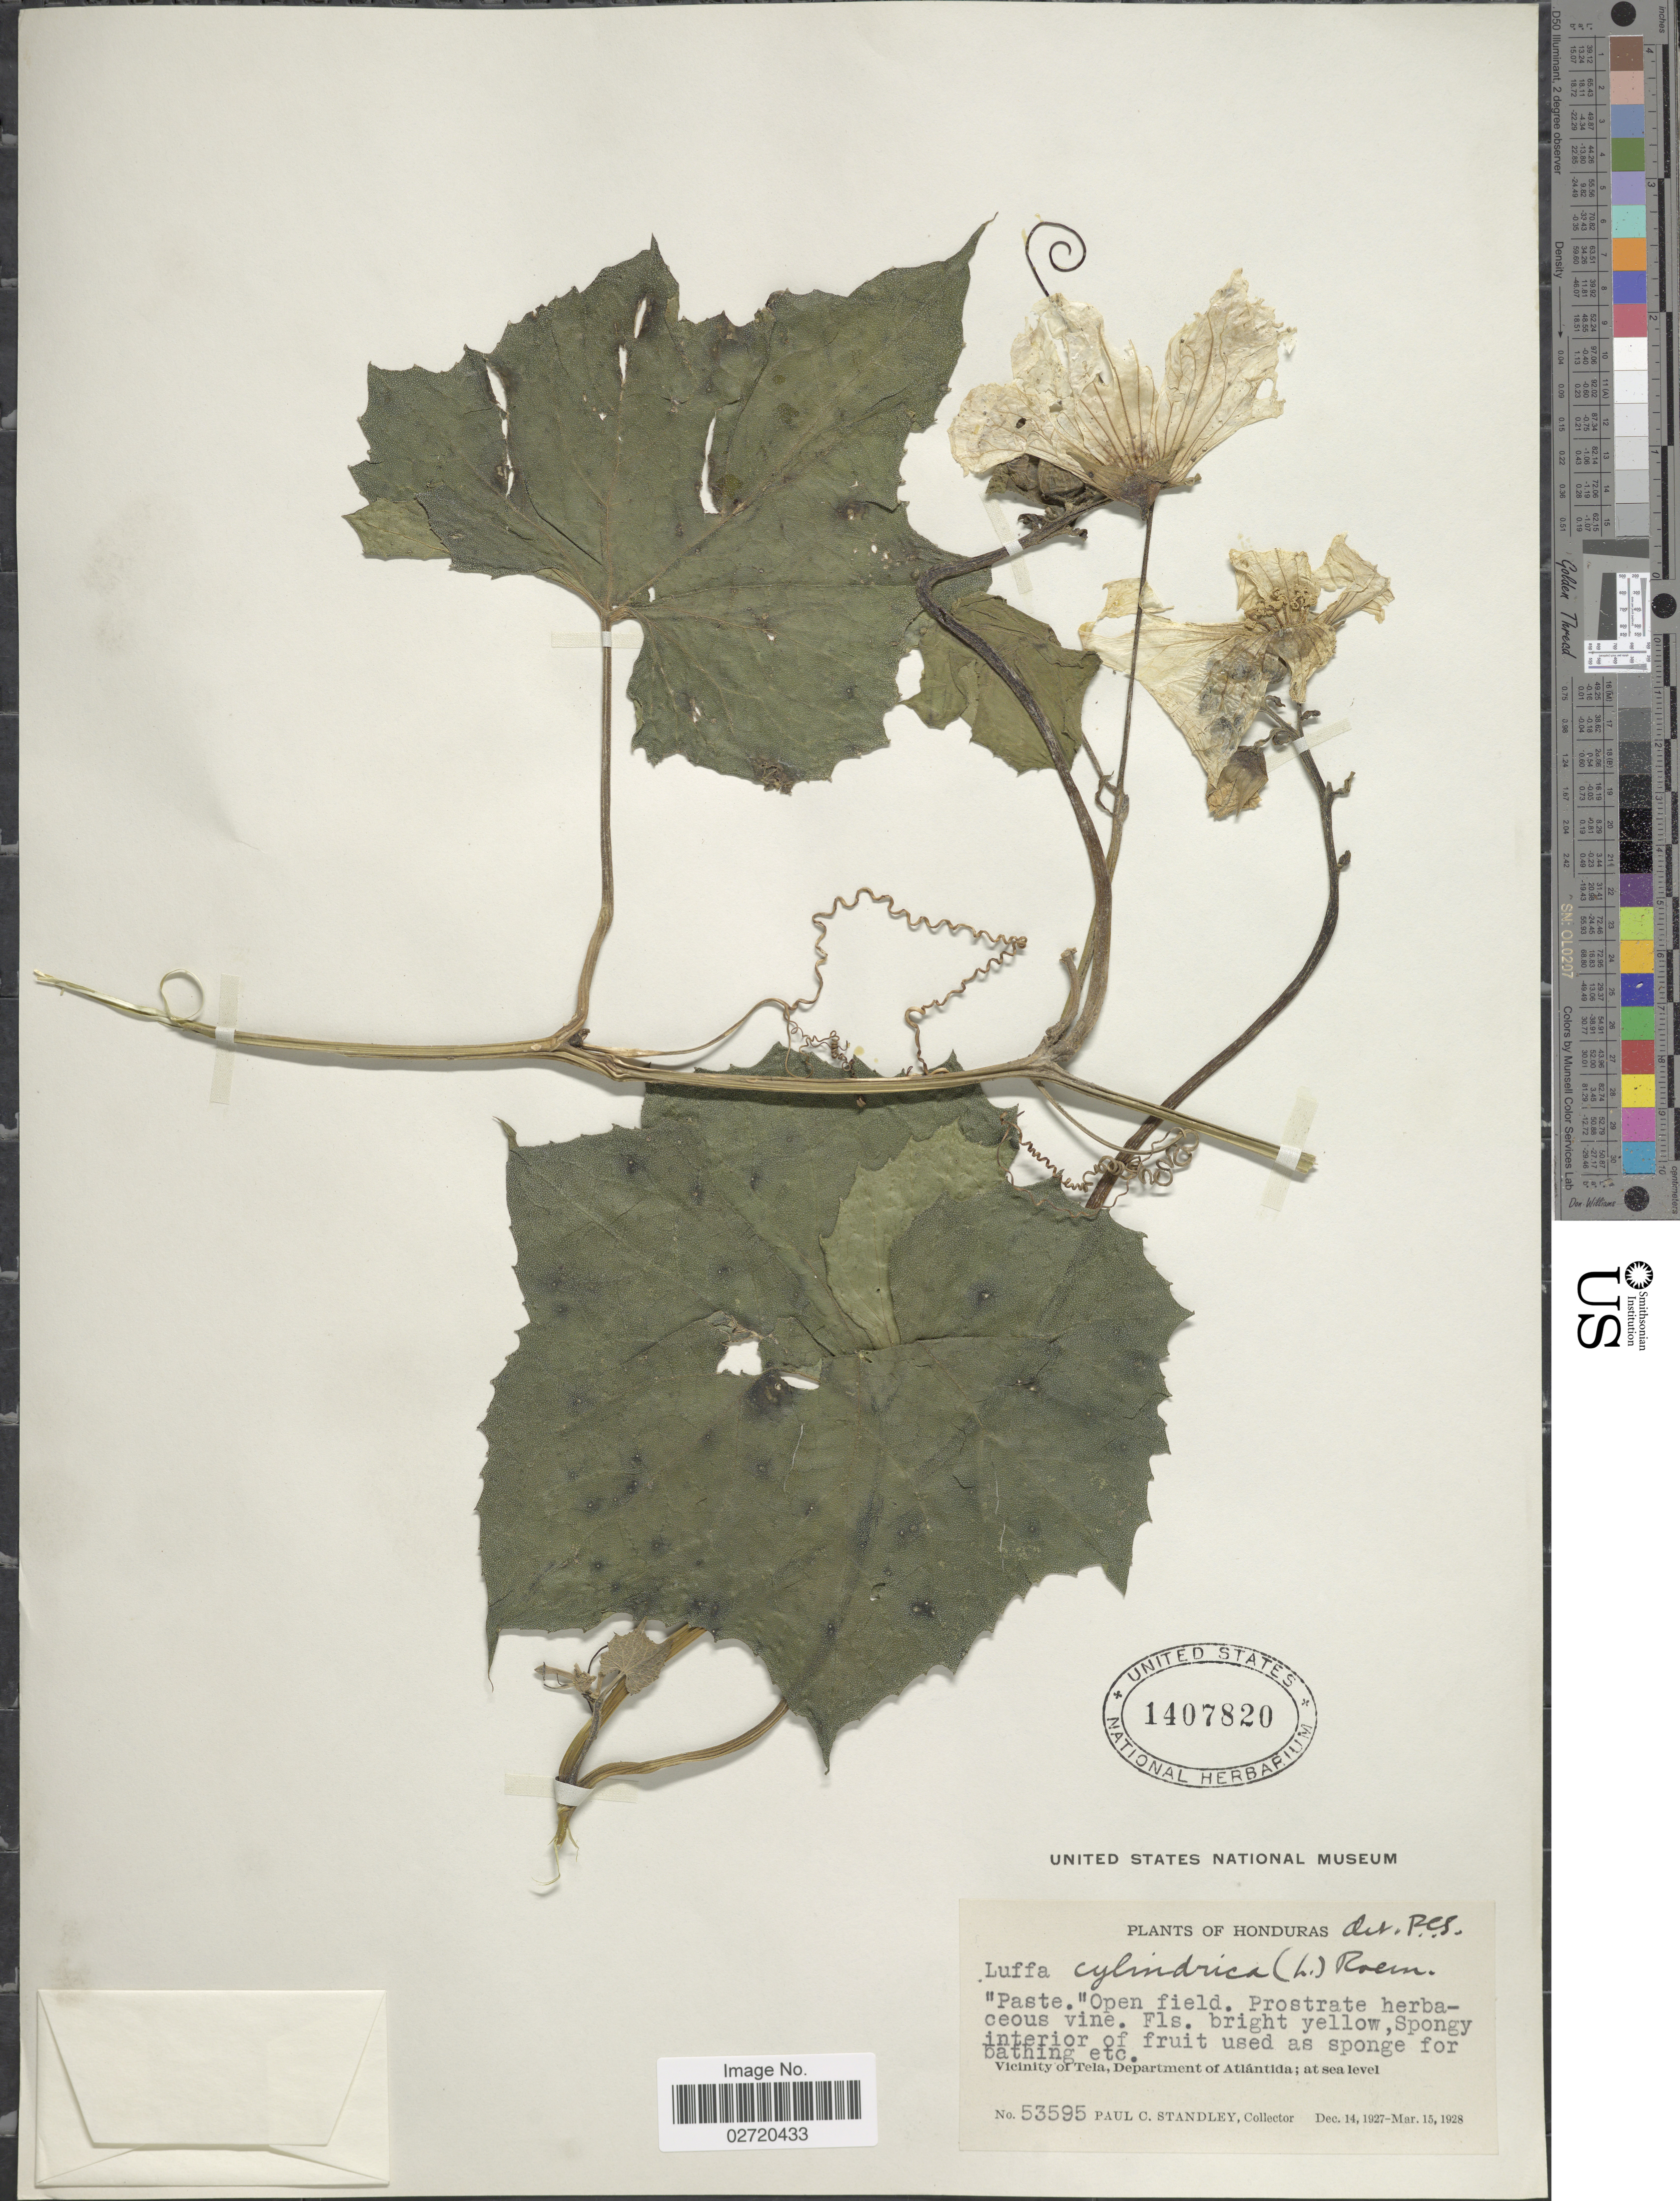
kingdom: Plantae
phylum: Tracheophyta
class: Magnoliopsida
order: Cucurbitales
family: Cucurbitaceae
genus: Luffa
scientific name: Luffa aegyptiaca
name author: Mill.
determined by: Strong, Mark T., (BOT), Smithsonian Institution - National Museum of Natural History (UNITED STATES)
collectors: P. C. Standley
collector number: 53595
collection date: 1927-12-14/1928-03-15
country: Honduras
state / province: Atlántida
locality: Vicinity of Tela, Departament of Atlantida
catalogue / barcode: US 1407820